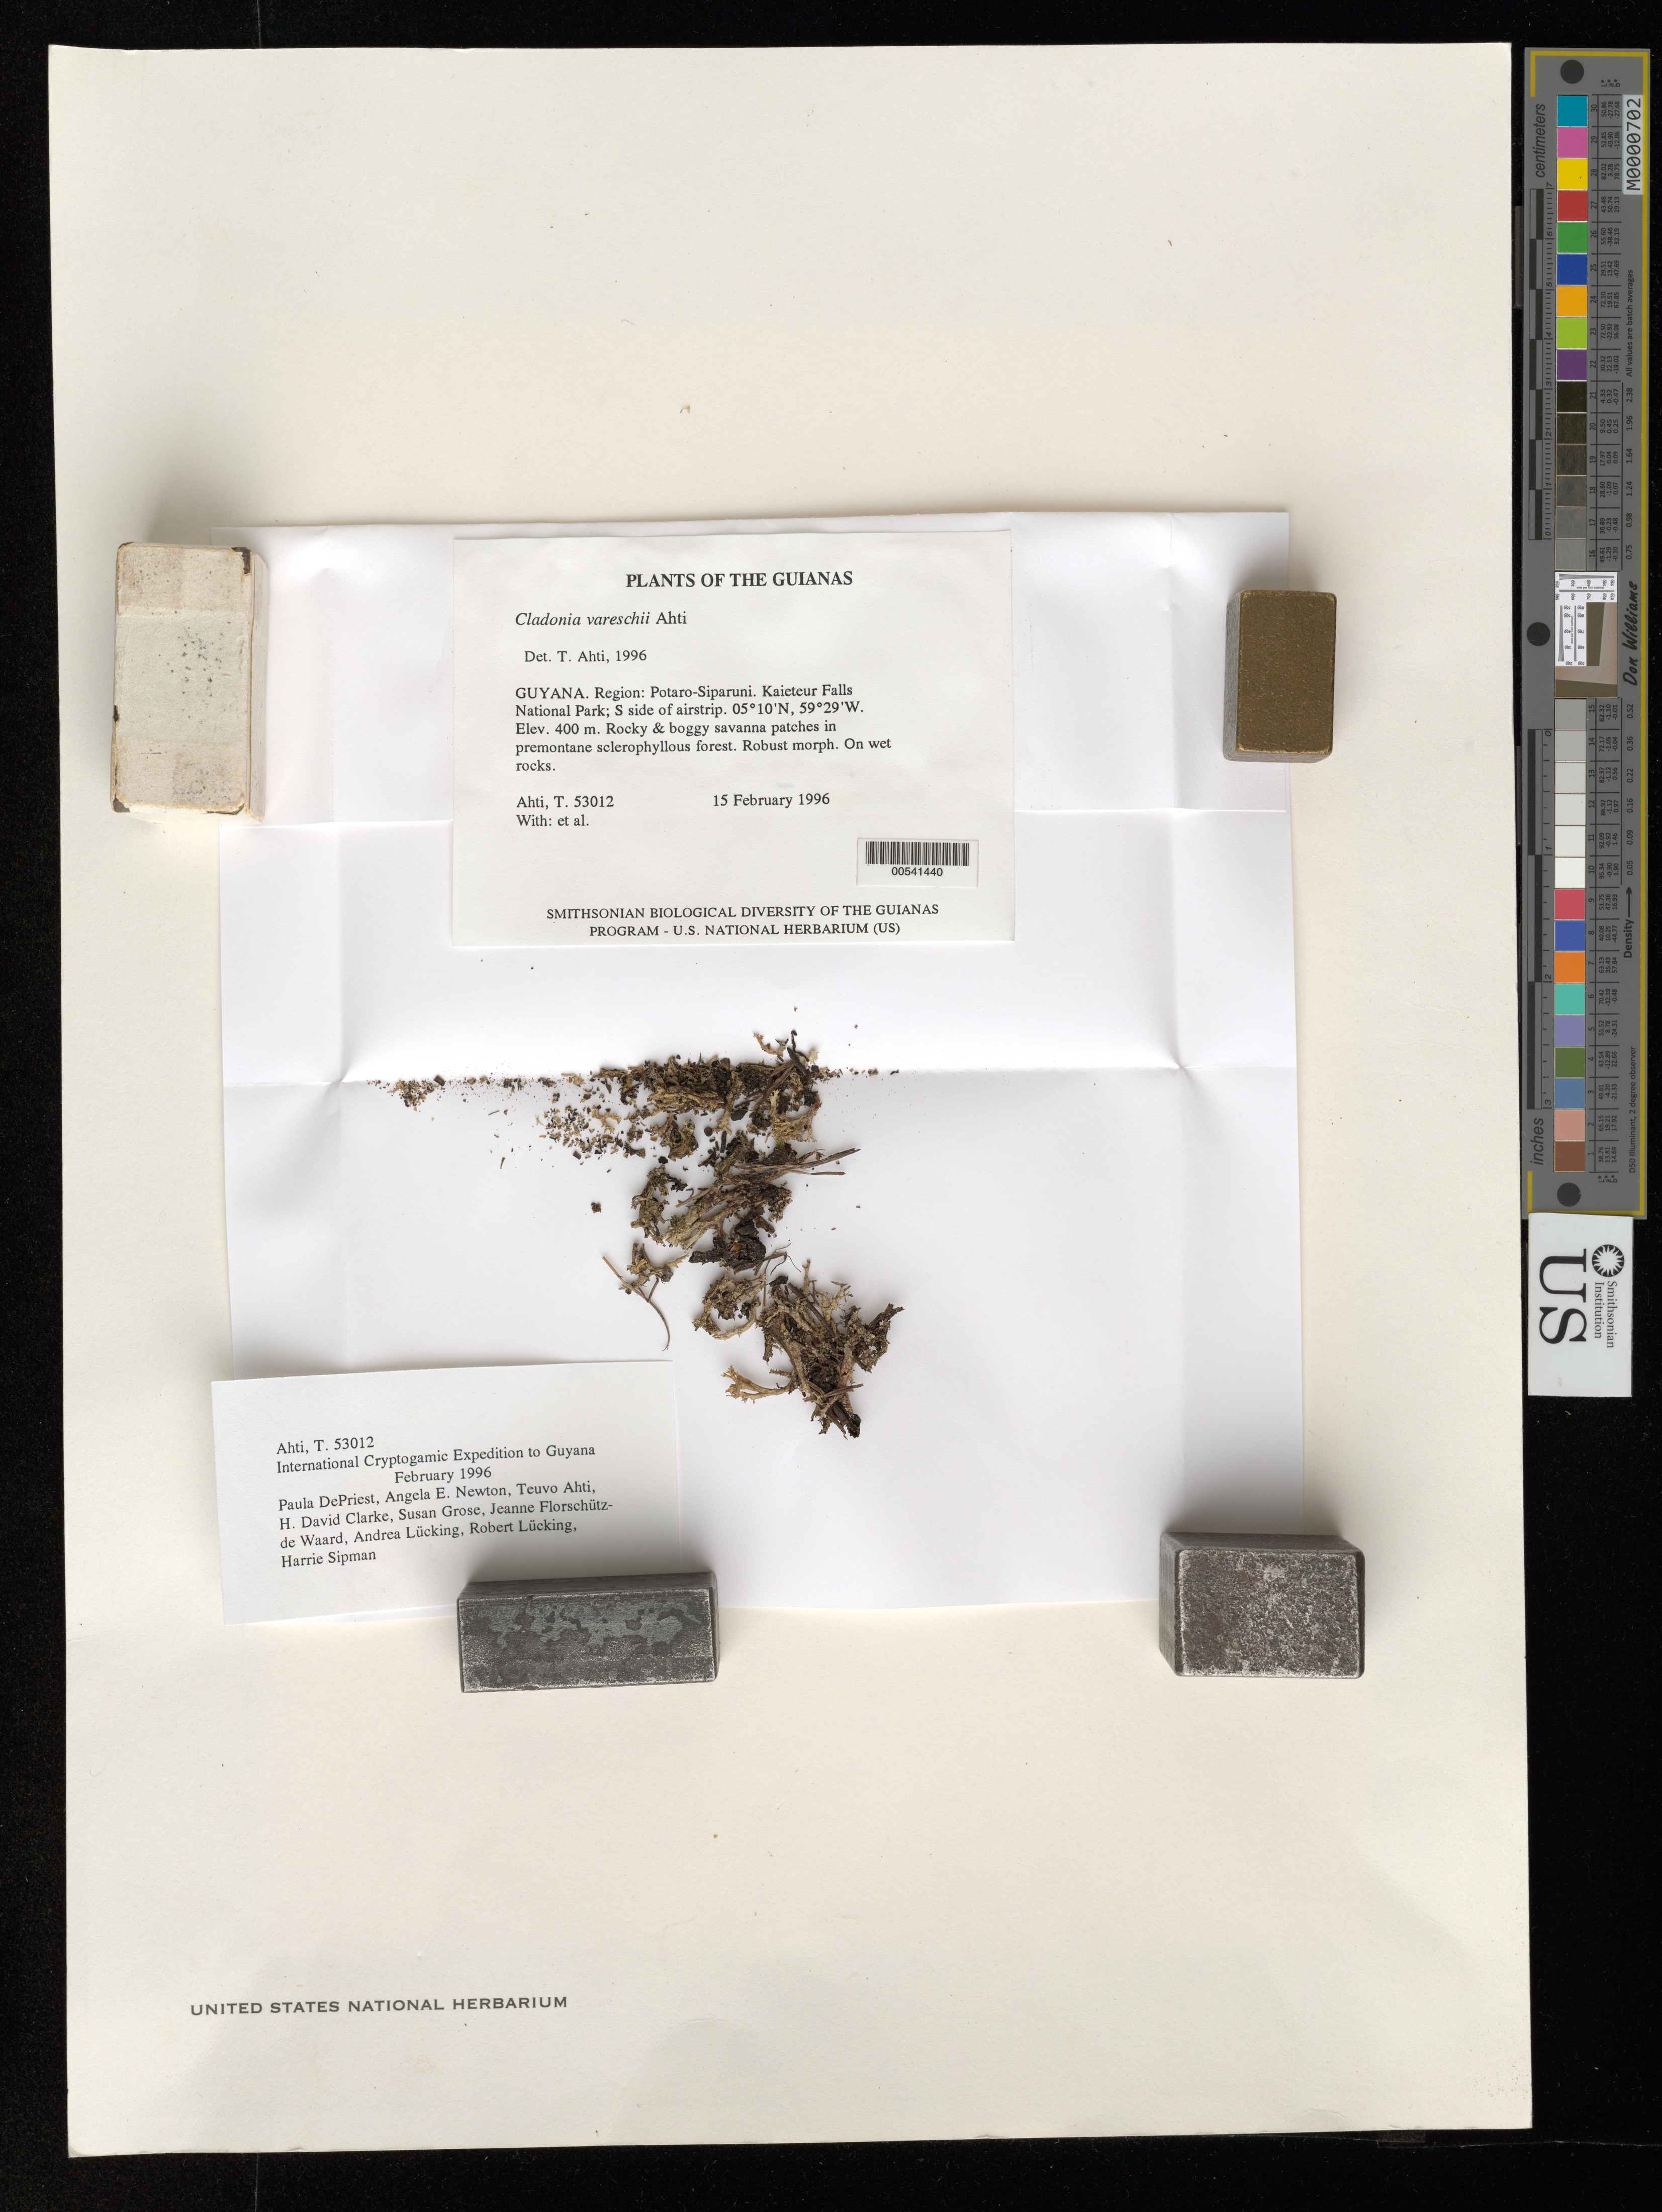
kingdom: Fungi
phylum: Ascomycota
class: Lecanoromycetes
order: Lecanorales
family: Cladoniaceae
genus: Cladonia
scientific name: Cladonia vareschii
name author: Ahti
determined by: Ahti, Teuvo T.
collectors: T. T. Ahti et al.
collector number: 53012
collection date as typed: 15 February 1996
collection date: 1996-02-15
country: Guyana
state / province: Potaro-Siparuni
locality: Kaieteur Falls National Park; S side of airstrip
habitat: Rocky & boggy savanna patches in premontane sclerophyllous forest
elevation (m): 400